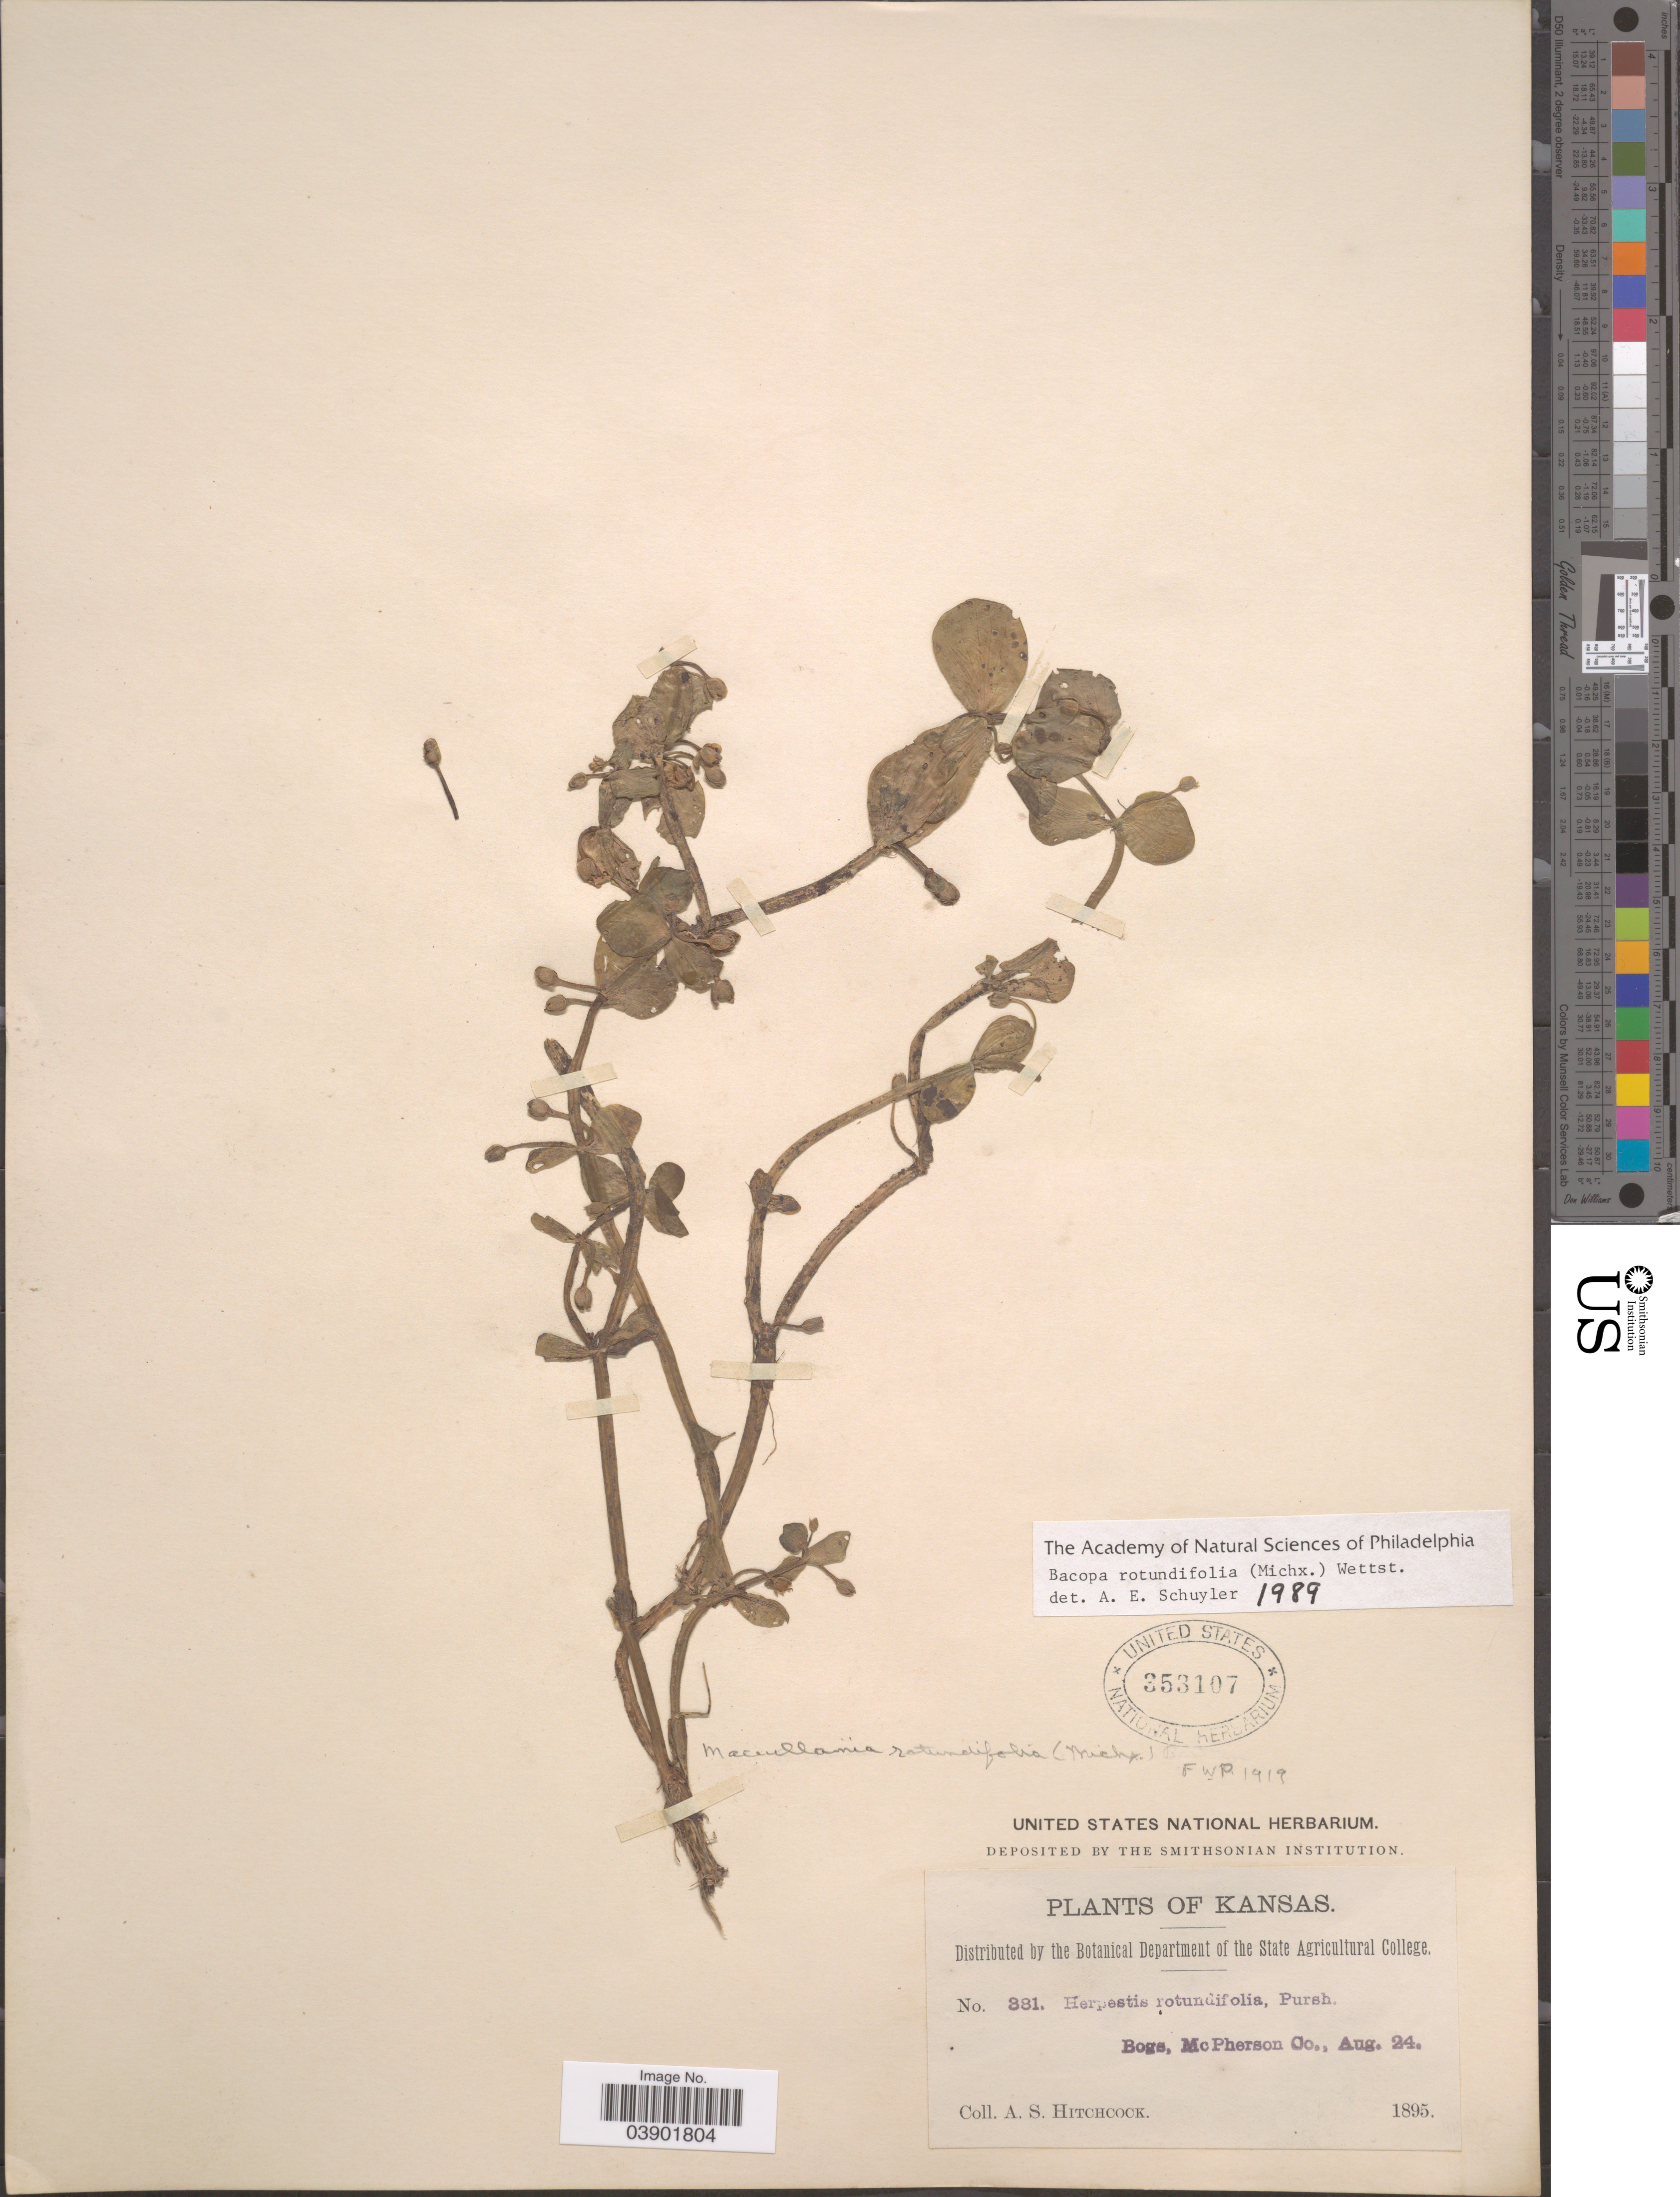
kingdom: Plantae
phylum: Tracheophyta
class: Magnoliopsida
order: Lamiales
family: Plantaginaceae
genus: Bacopa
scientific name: Bacopa rotundifolia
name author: (Michx.) Wettst.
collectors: A. S. Hitchcock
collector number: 381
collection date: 1895-08-24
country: United States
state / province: Kansas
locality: Bogs, McPherson Co.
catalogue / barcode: US 353107